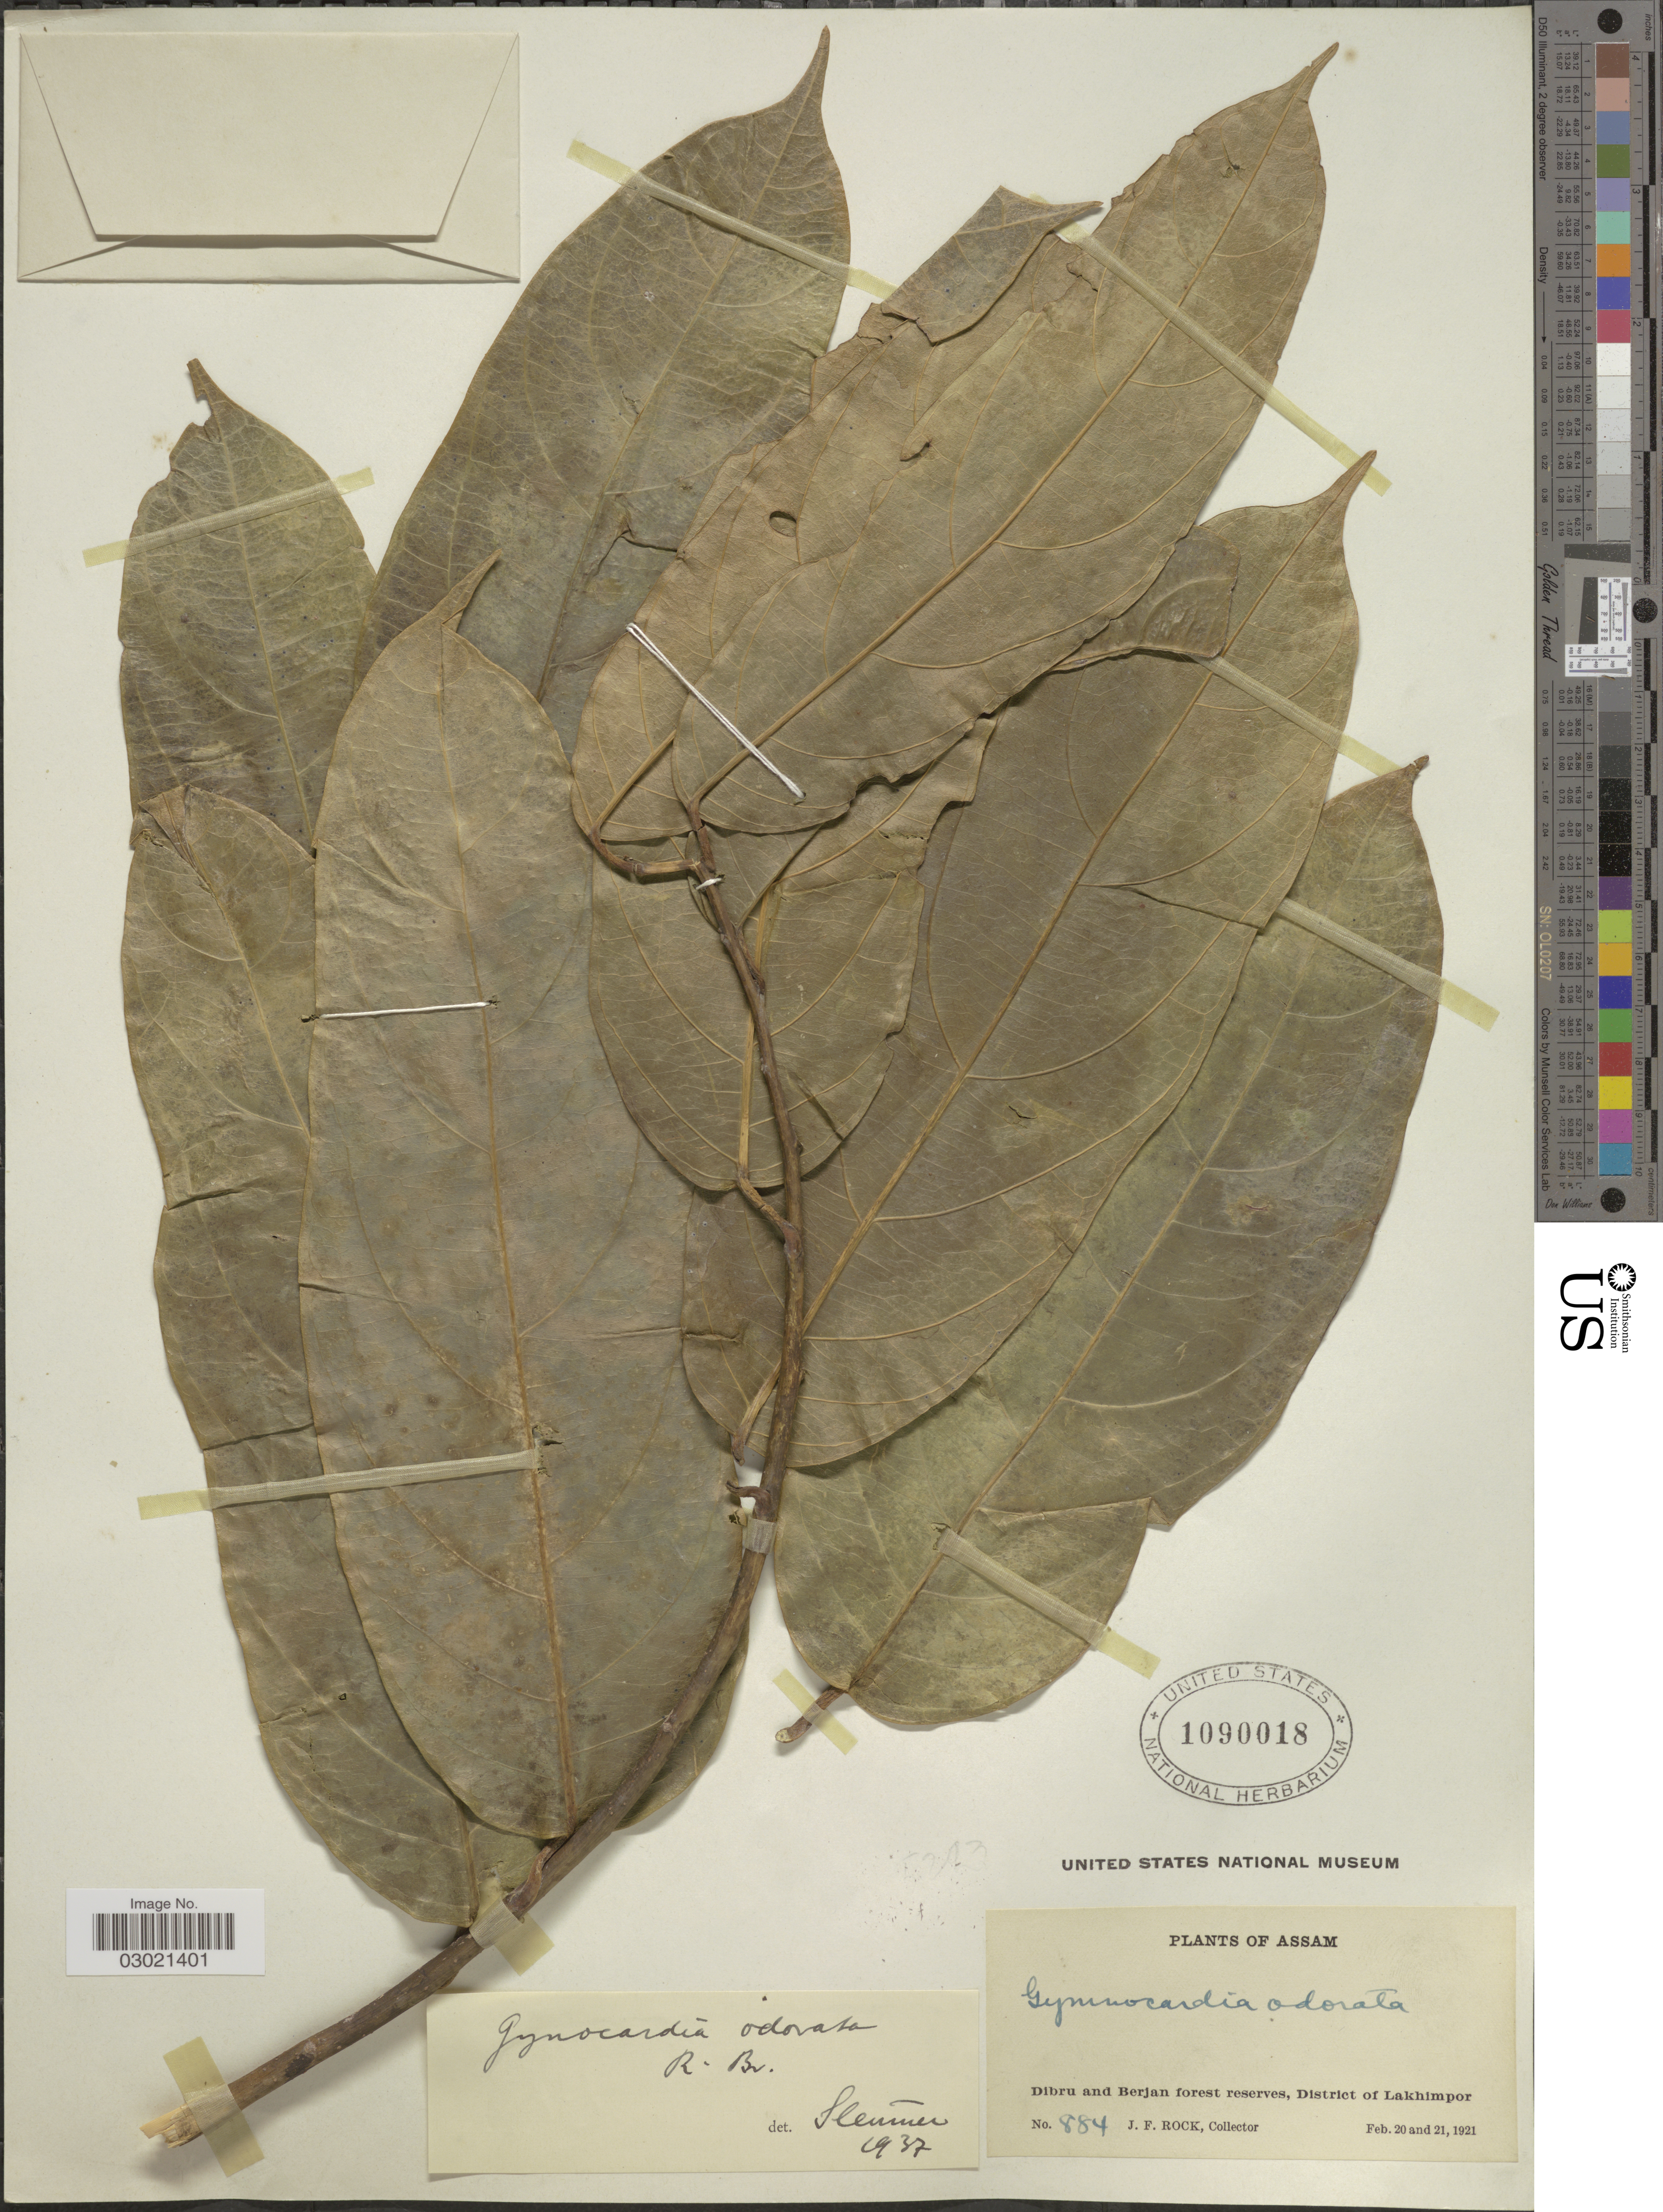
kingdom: Plantae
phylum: Tracheophyta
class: Magnoliopsida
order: Malpighiales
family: Achariaceae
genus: Gynocardia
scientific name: Gynocardia odorata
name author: R. Br.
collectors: J. Rock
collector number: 884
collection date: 1921-02-20/1921-02-21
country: India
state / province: Assam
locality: Dibru and Berjan forest reserves, District of Lakhimpor.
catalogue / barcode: US 1090018